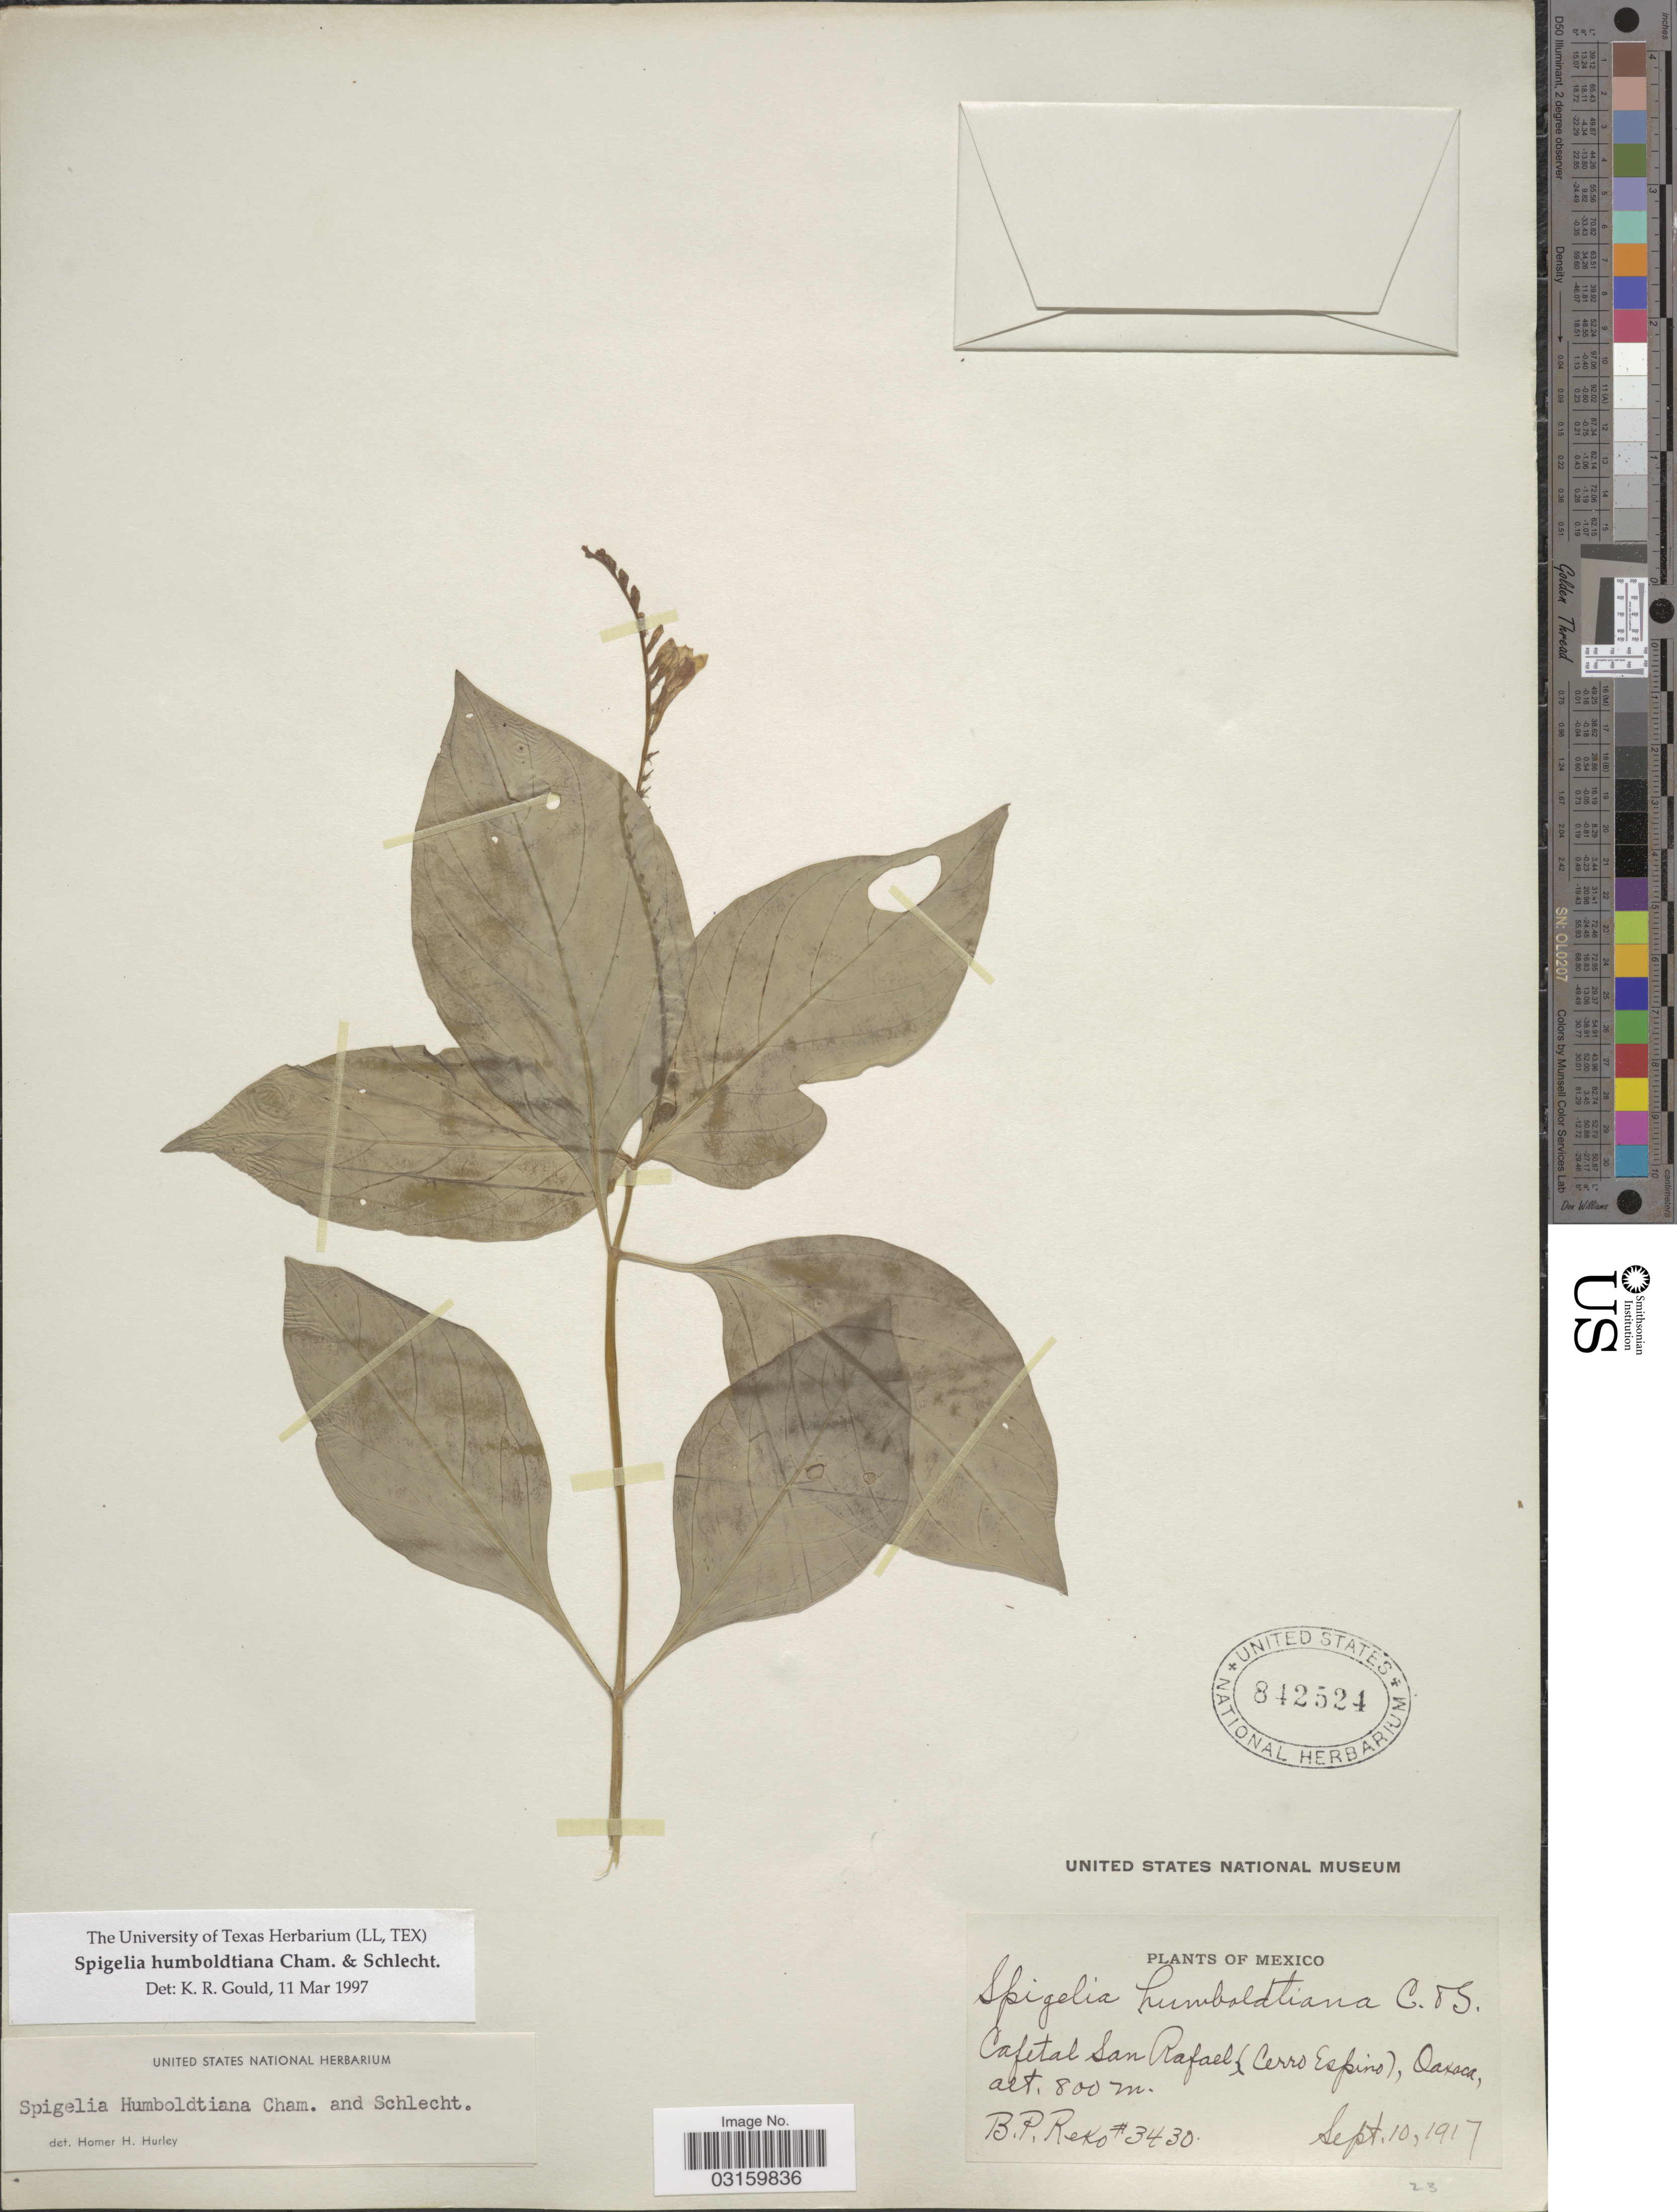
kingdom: Plantae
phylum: Tracheophyta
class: Magnoliopsida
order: Gentianales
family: Loganiaceae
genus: Spigelia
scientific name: Spigelia humboldtiana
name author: Cham. & Schltdl.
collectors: B. P. Reko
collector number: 3430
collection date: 1917-09-10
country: Mexico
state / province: Oaxaca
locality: Cafetal San Rafael, (Cerro Espino).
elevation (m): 800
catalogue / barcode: US 842524